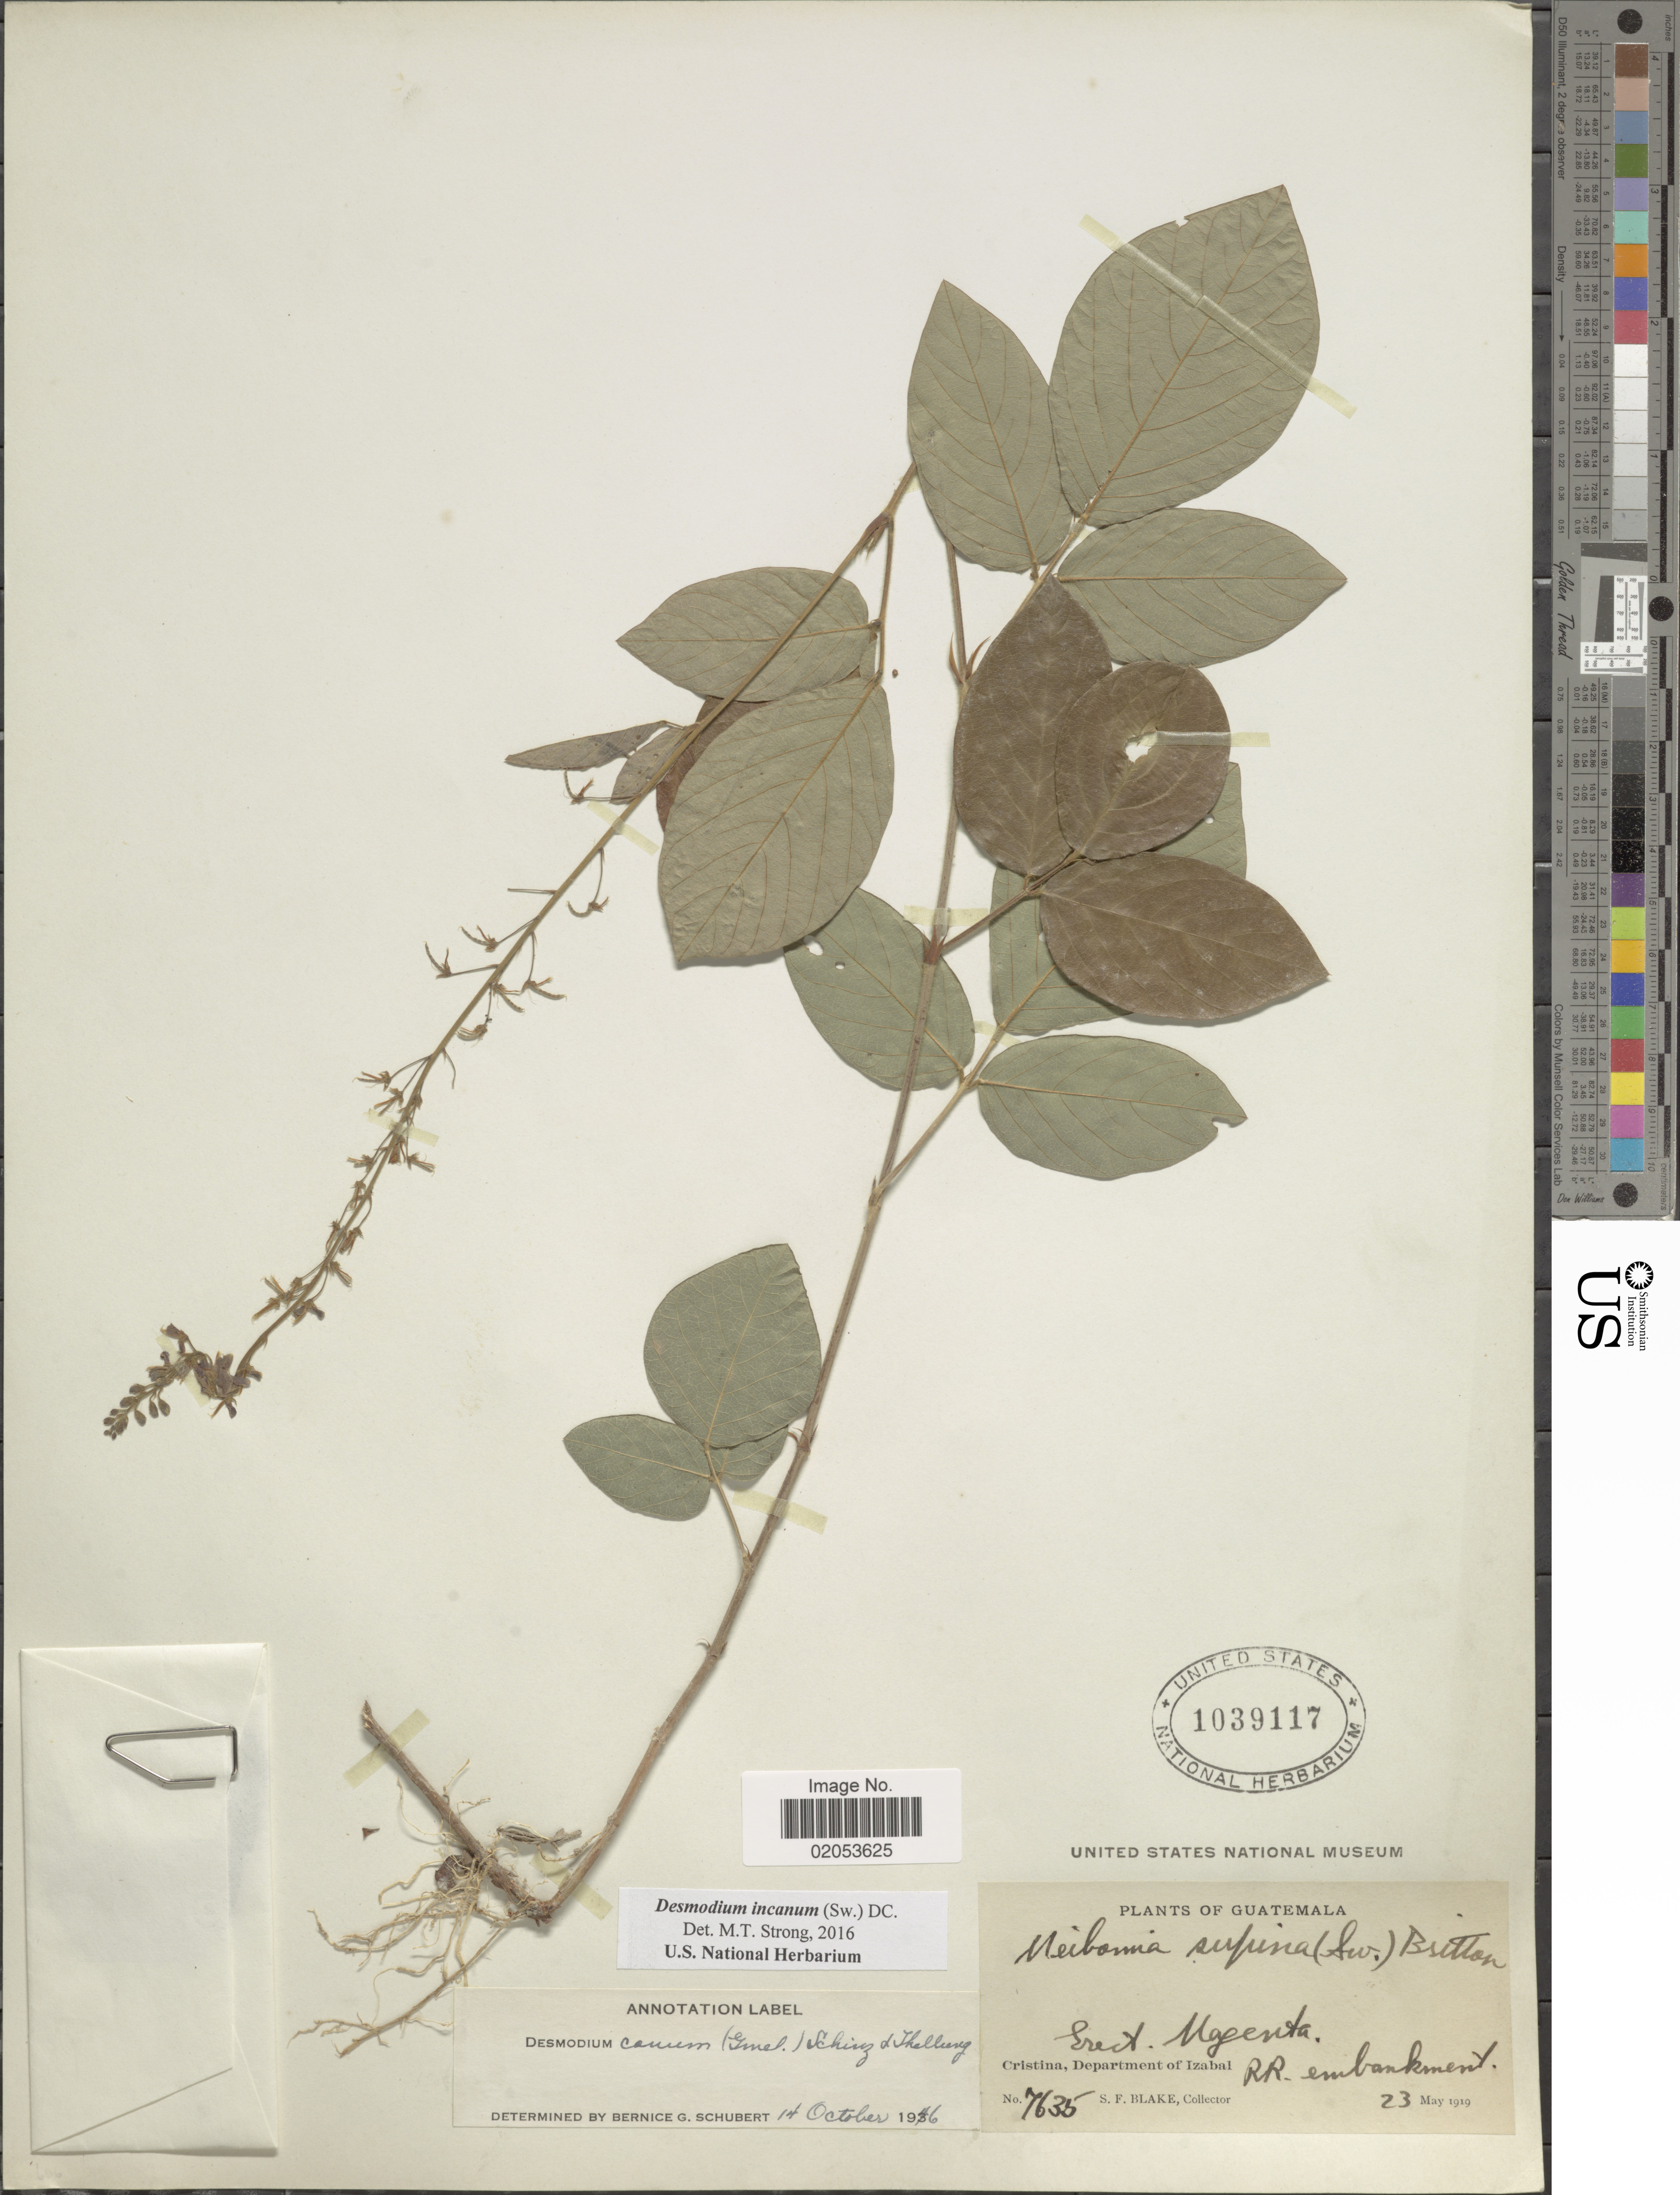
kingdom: Plantae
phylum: Tracheophyta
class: Magnoliopsida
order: Fabales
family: Fabaceae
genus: Desmodium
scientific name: Desmodium incanum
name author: (Sw.) DC.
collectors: S. Blake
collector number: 7635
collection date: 1919-05-23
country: Guatemala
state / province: Izabal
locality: Magenta, Cristina, RR. embankment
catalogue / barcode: US 1039117